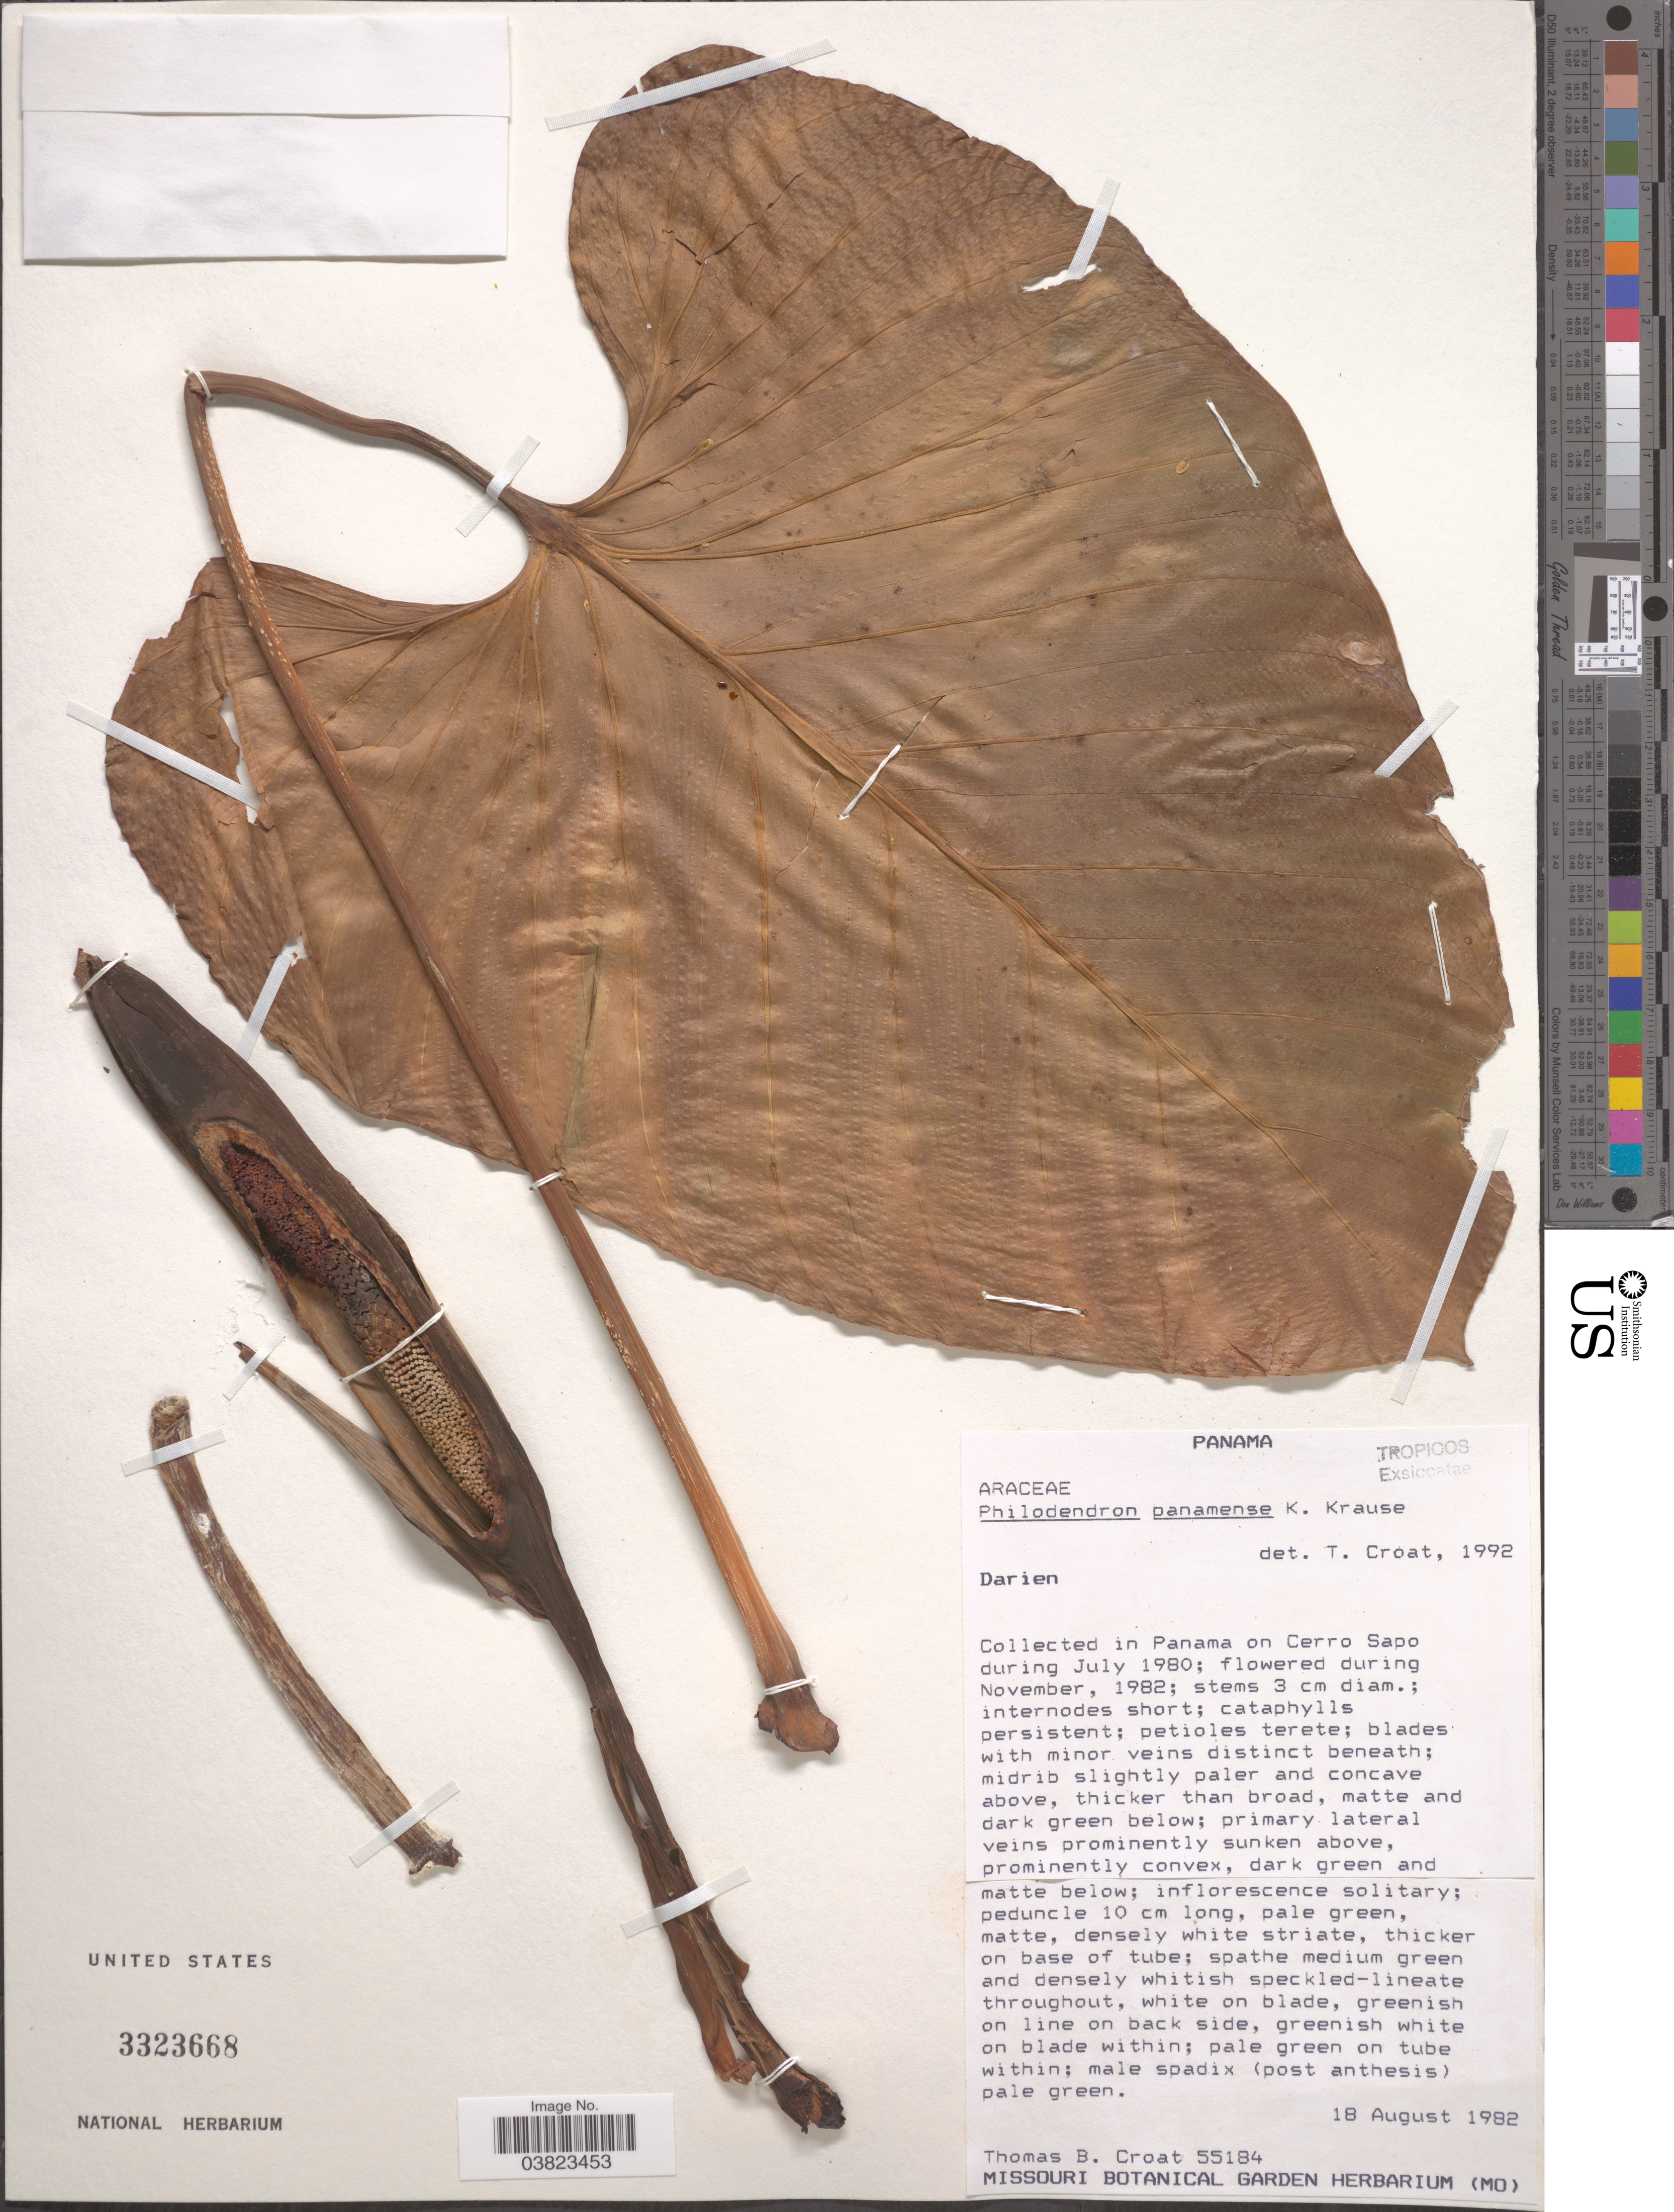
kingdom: Plantae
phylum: Tracheophyta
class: Liliopsida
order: Alismatales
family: Araceae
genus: Philodendron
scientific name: Philodendron panamense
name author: K. Krause in Engl.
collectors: T. B. Croat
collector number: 55184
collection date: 1982-08-18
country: Panama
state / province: Darien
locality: In Panama on Cerro Sapo during July 1980; flowered during November, 1982 [unsure placement]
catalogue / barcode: US 3323668